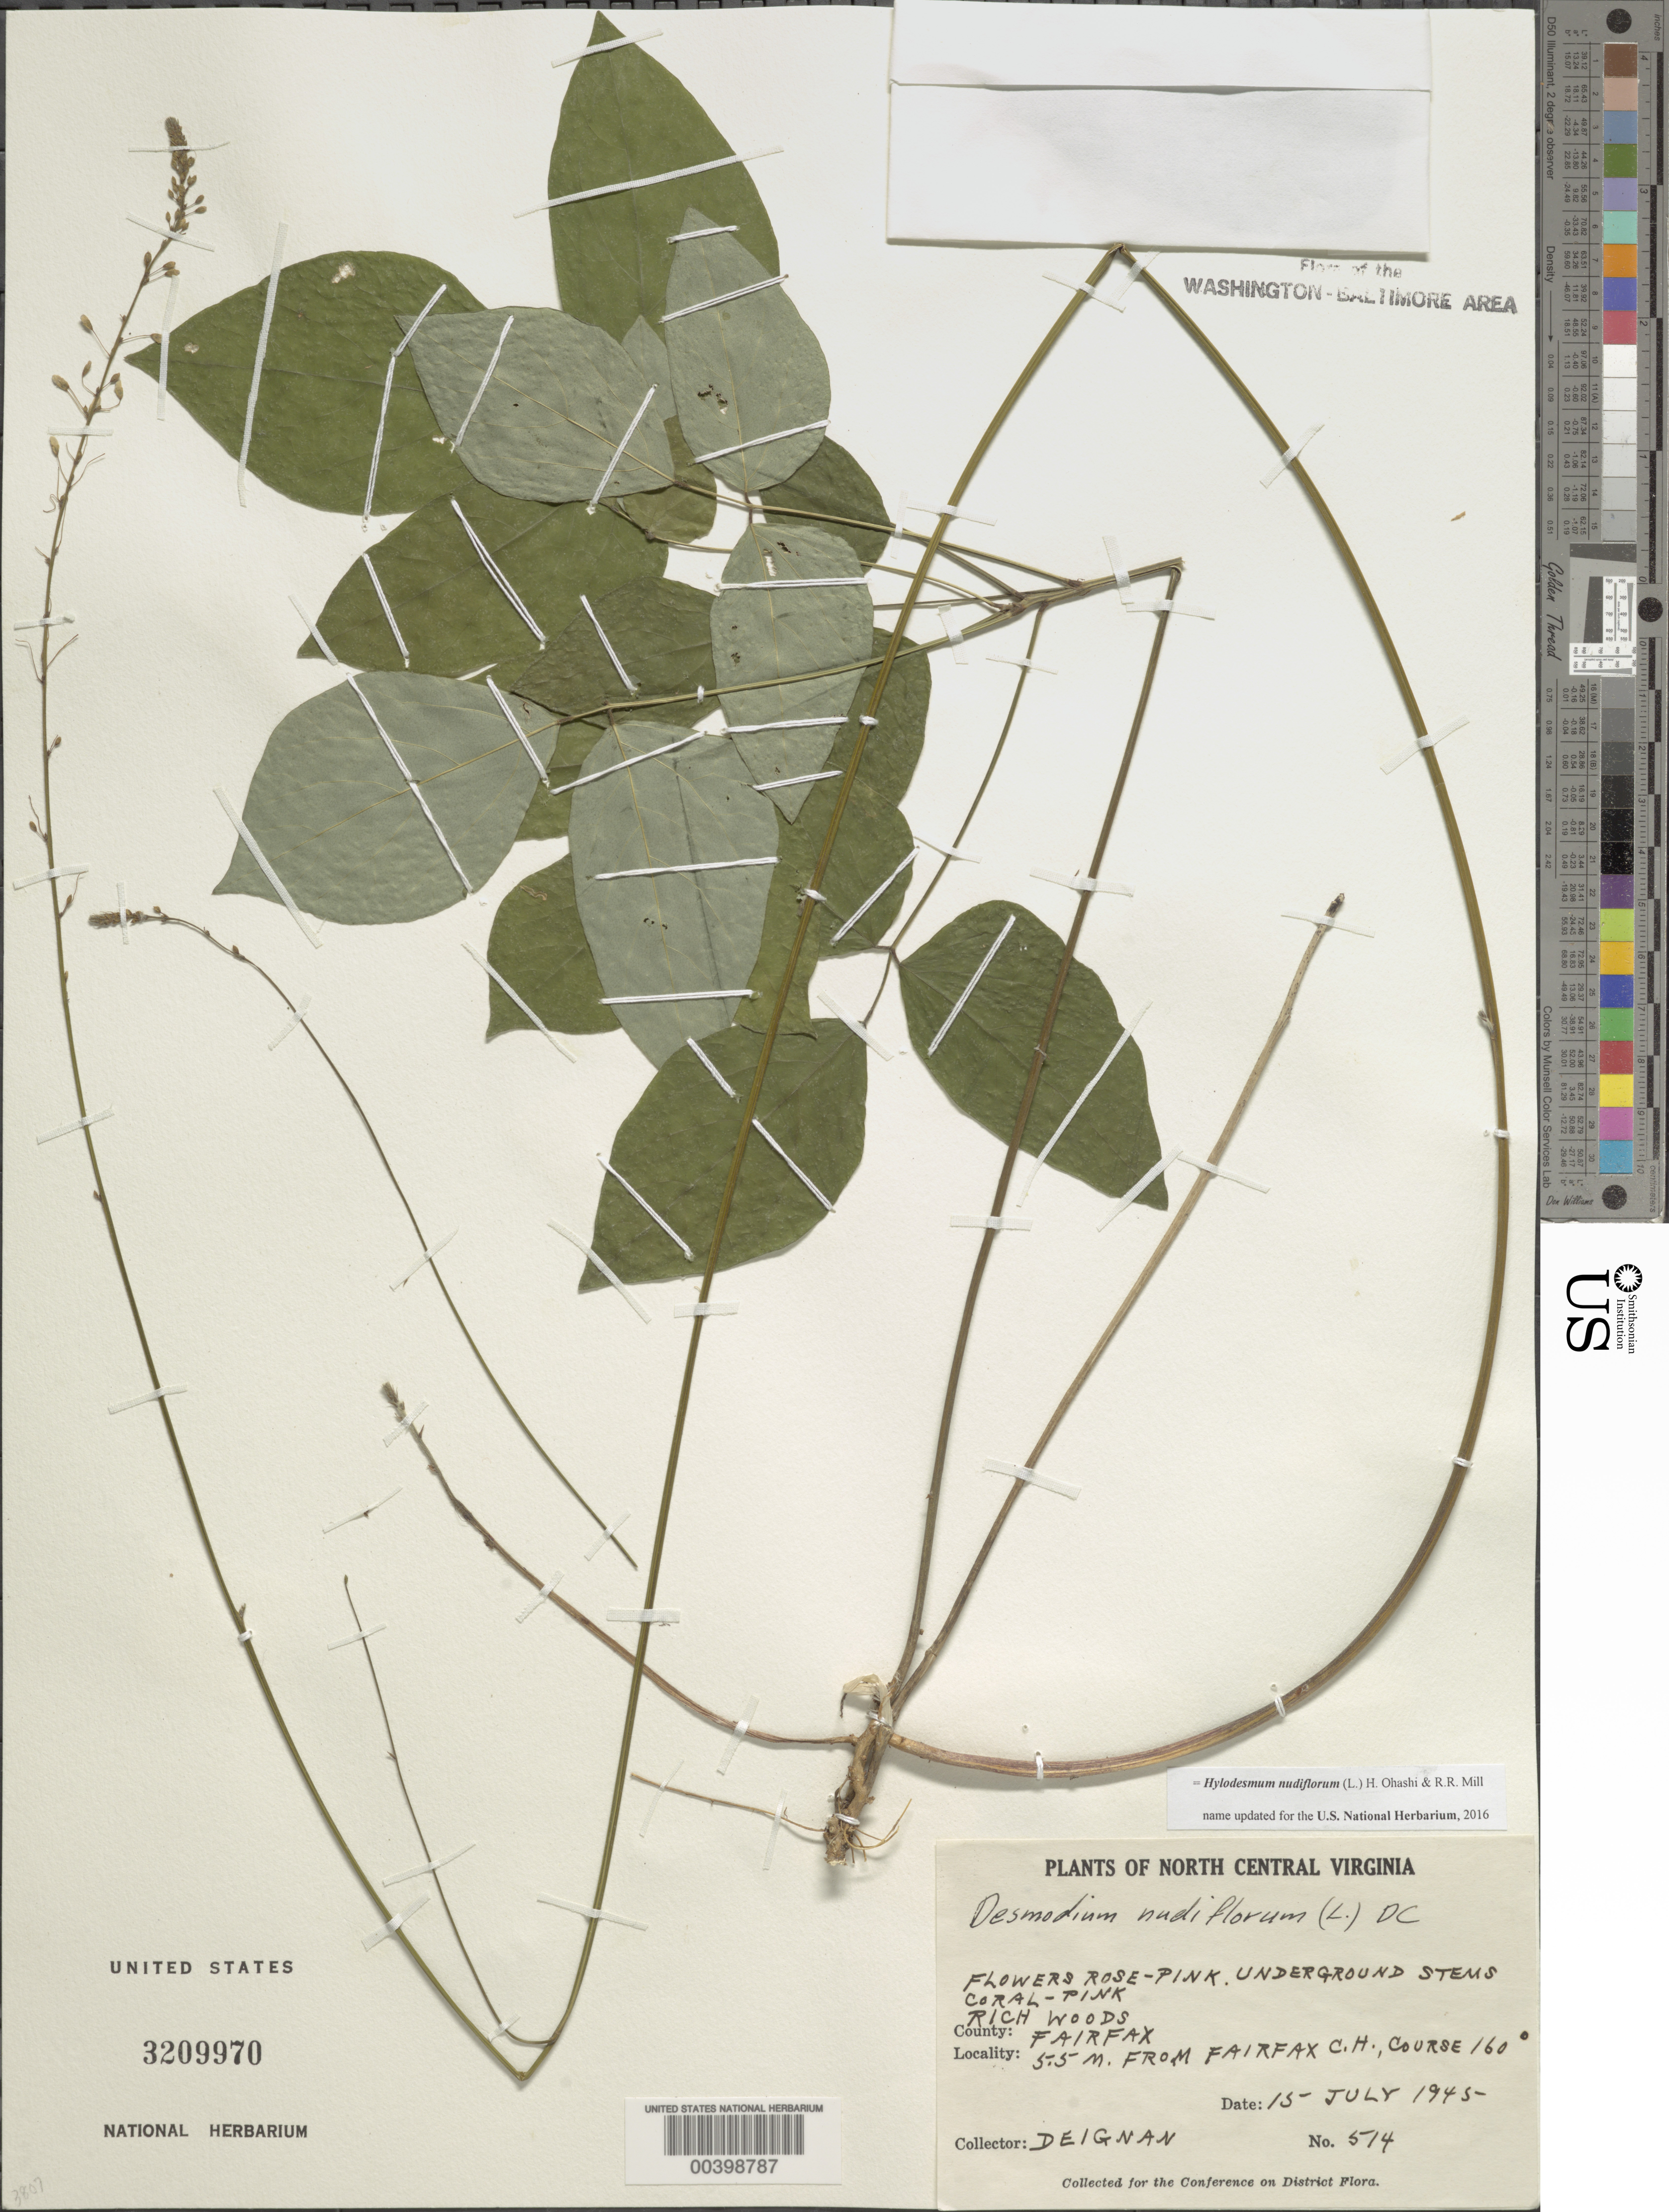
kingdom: Plantae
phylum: Tracheophyta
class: Magnoliopsida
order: Fabales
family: Fabaceae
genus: Hylodesmum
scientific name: Hylodesmum nudiflorum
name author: (L.) H. Ohashi & R.R. Mill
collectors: H. Deignan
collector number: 514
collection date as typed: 15 Jul 1945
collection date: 1945-07-15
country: United States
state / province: Virginia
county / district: Fairfax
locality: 5.5 mi. from Fairfax County Court House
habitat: Rich woods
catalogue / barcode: US 3209970